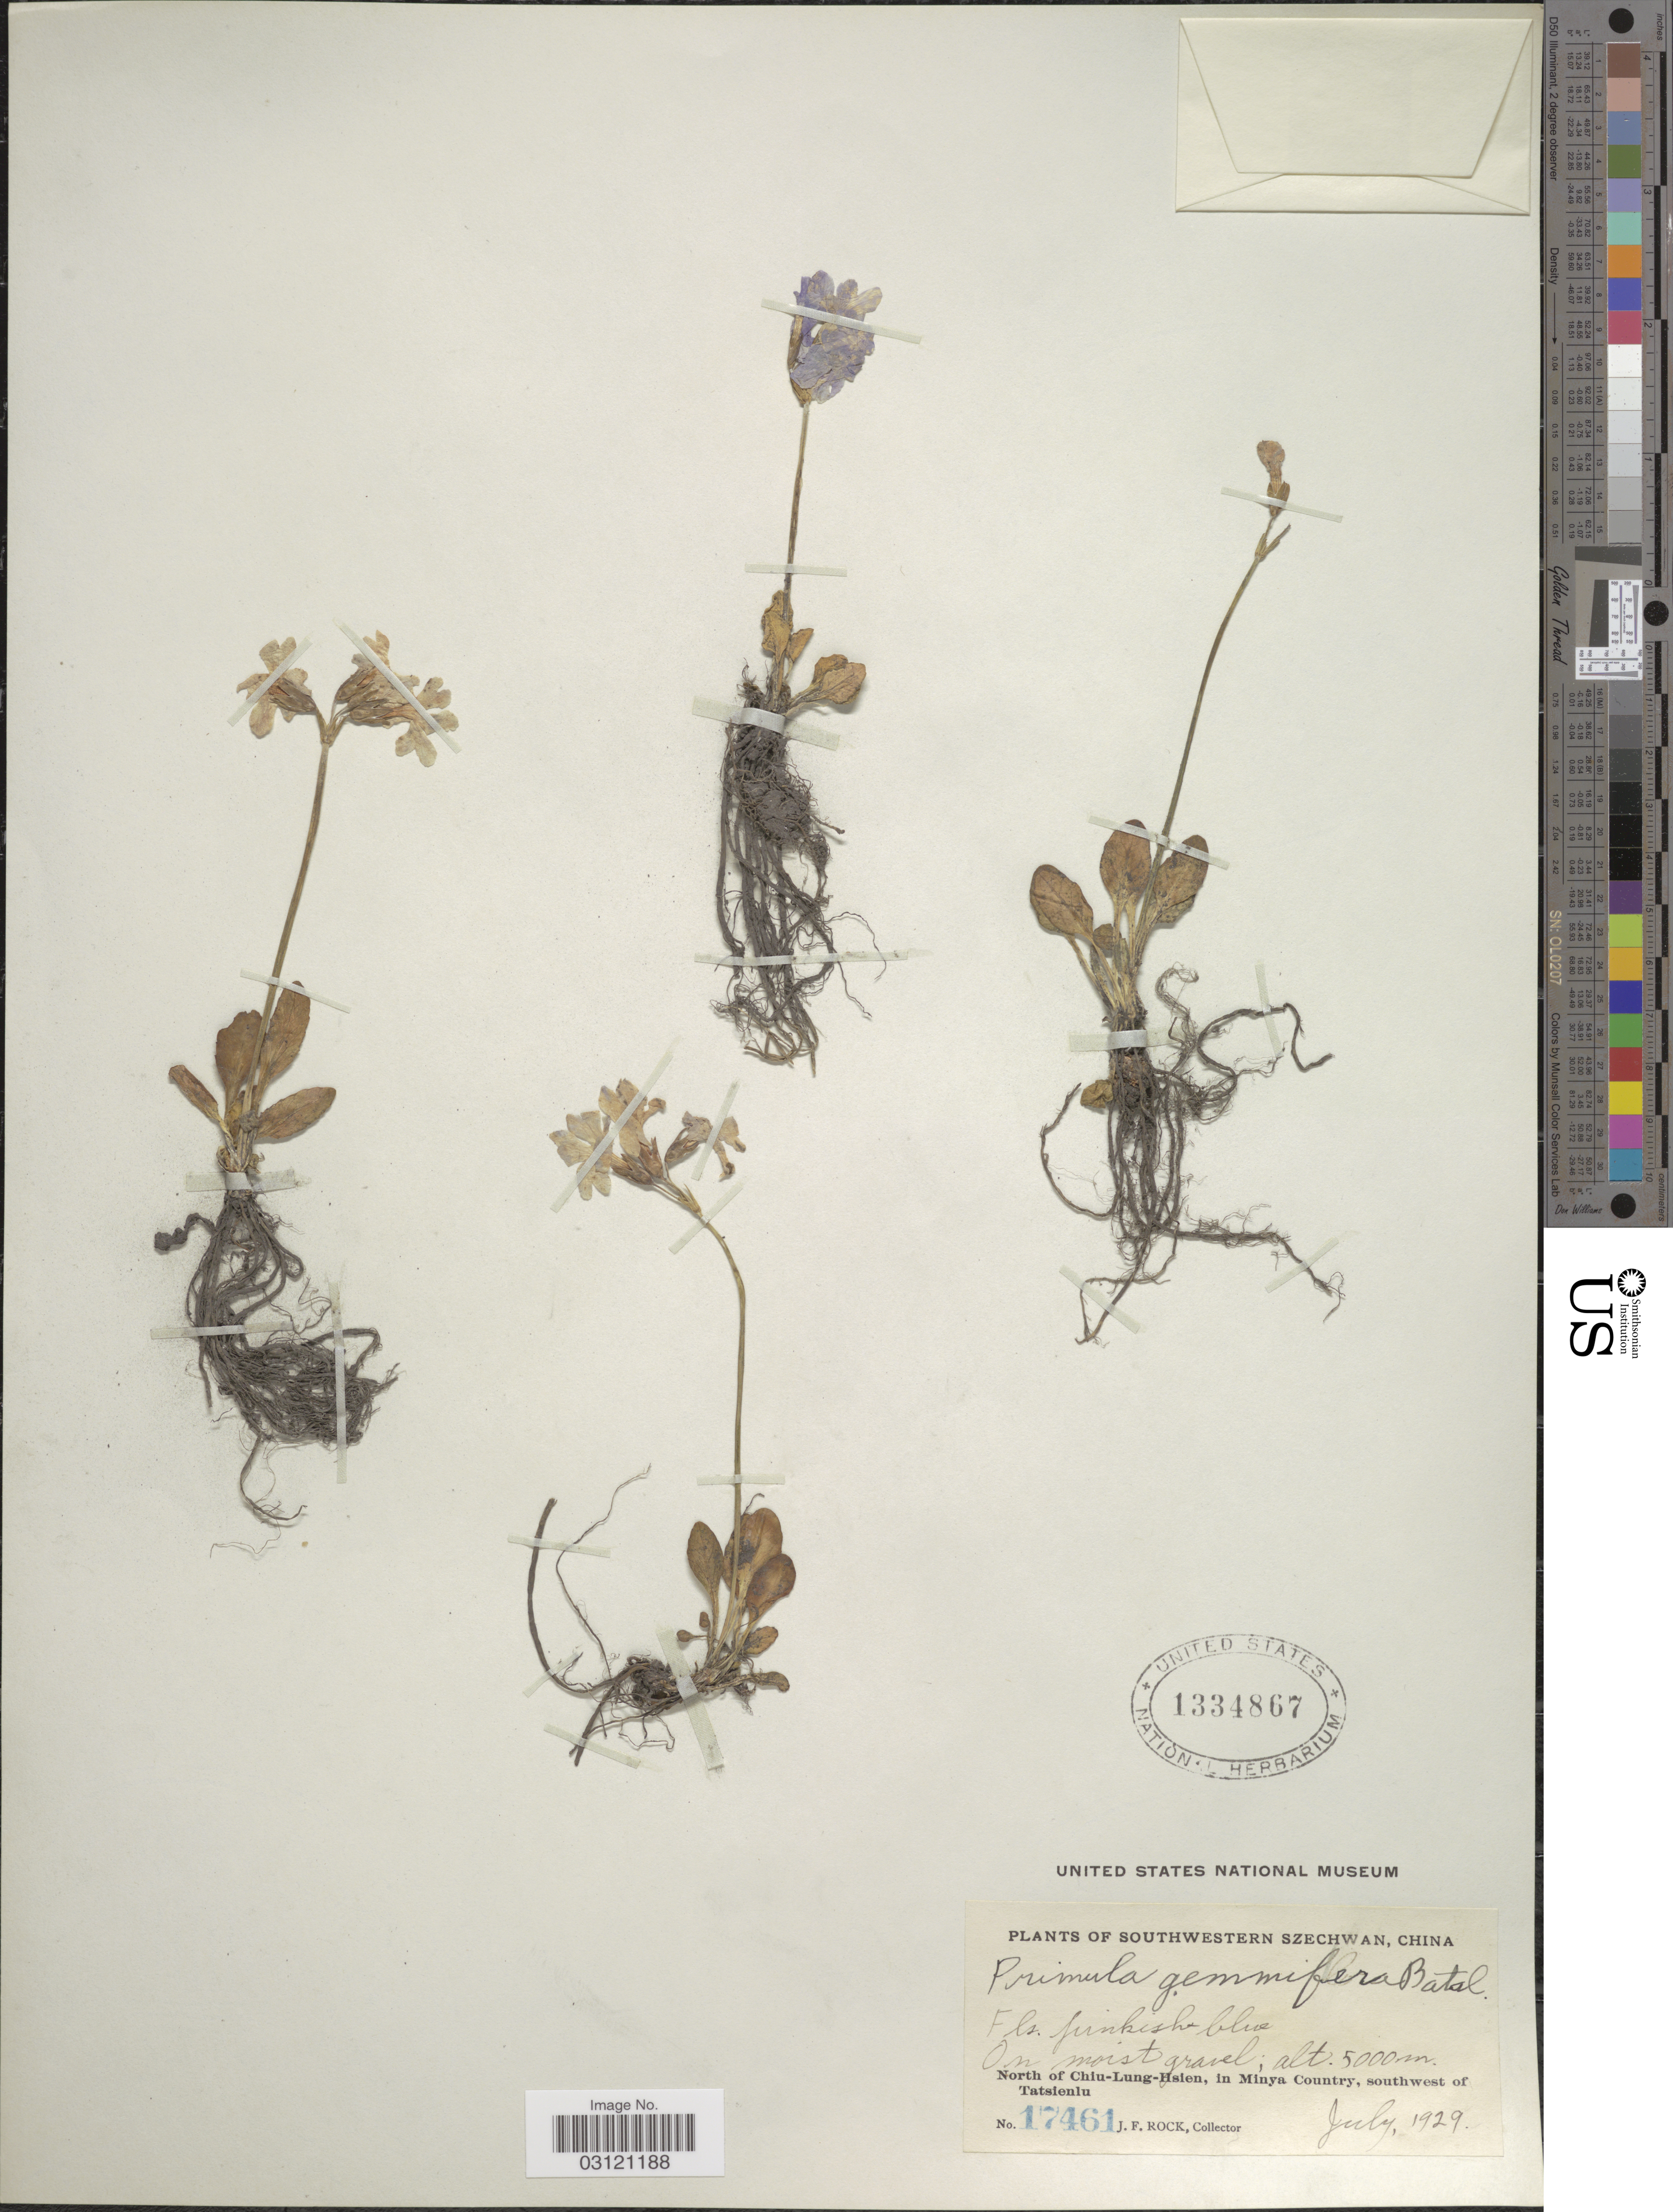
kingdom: Plantae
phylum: Tracheophyta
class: Magnoliopsida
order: Ericales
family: Primulaceae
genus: Primula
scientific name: Primula gemmifera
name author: Batalin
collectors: J. Rock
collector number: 17461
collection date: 1929-07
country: China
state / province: Sichuan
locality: Southwestern Szechwan, China, North of Chiu-Lung-Hsien, in Minya Country, southwest of Tatsienlu.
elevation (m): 5000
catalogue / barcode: US 1334867